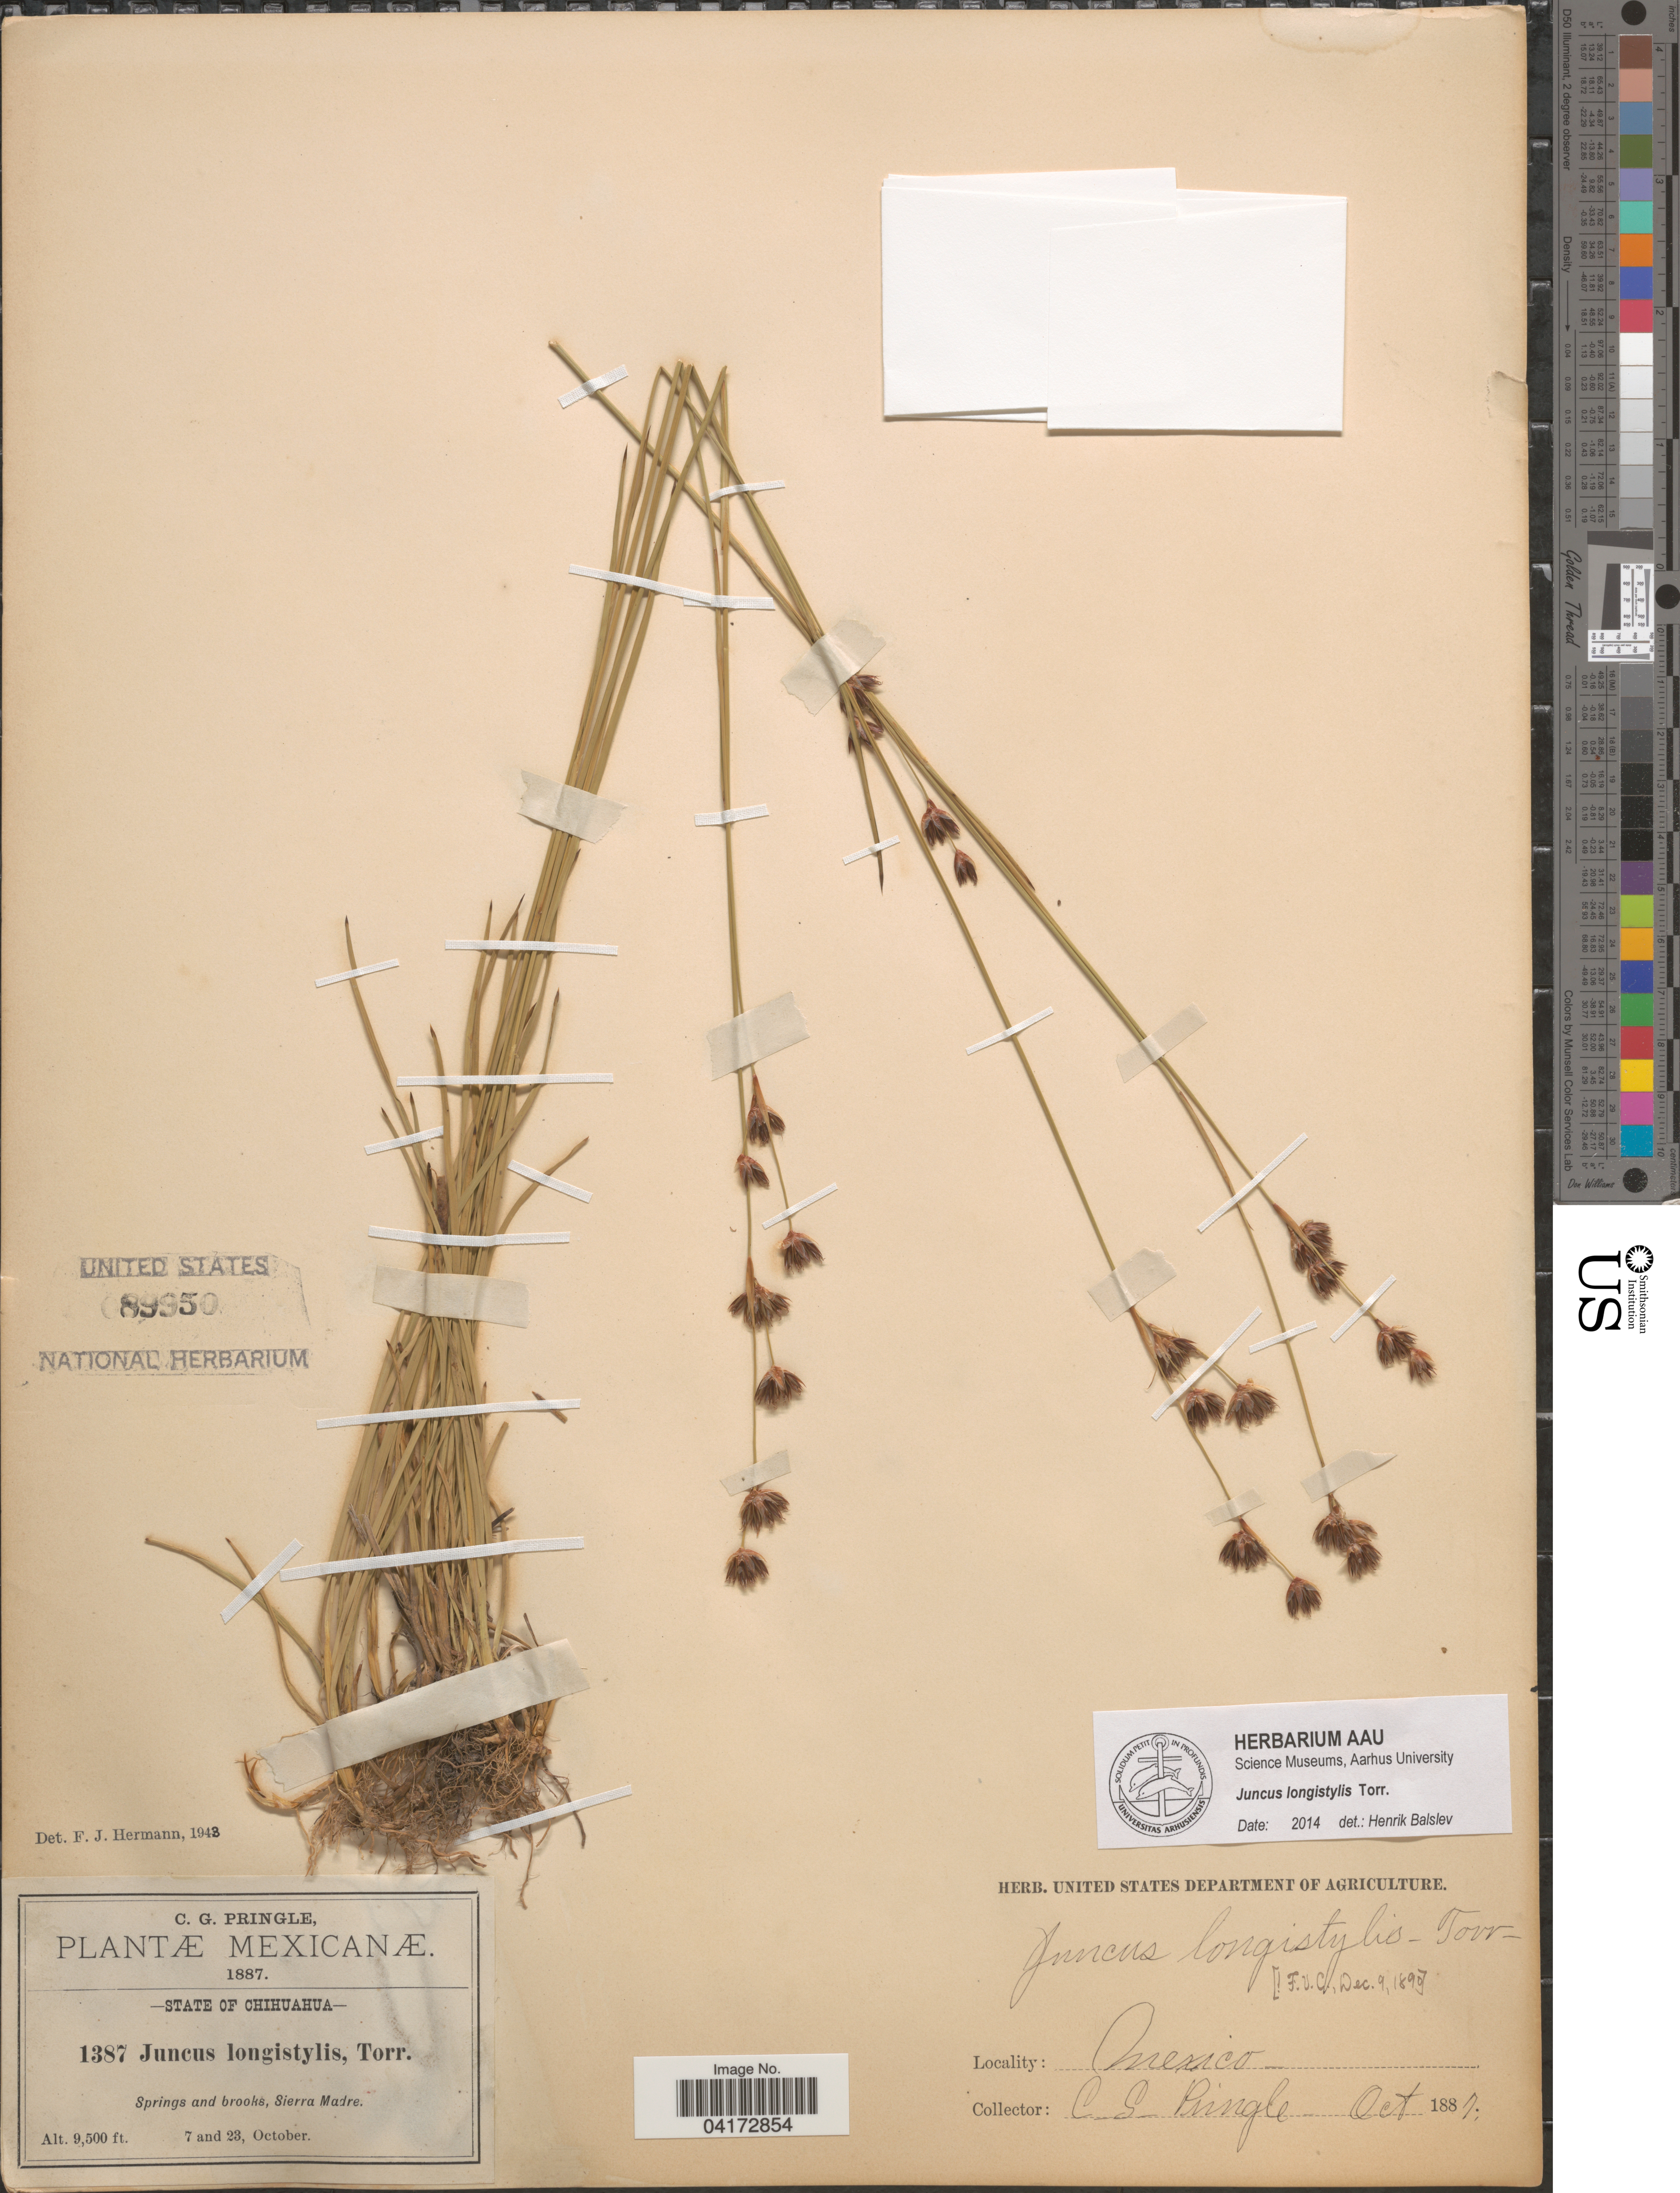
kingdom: Plantae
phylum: Tracheophyta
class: Liliopsida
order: Poales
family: Juncaceae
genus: Juncus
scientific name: Juncus longistylis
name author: Torr.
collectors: C. G. Pringle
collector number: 1387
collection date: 1887-10-07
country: Mexico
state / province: Chihuahua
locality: Sierra Madre.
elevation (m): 2896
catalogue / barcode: US 89950